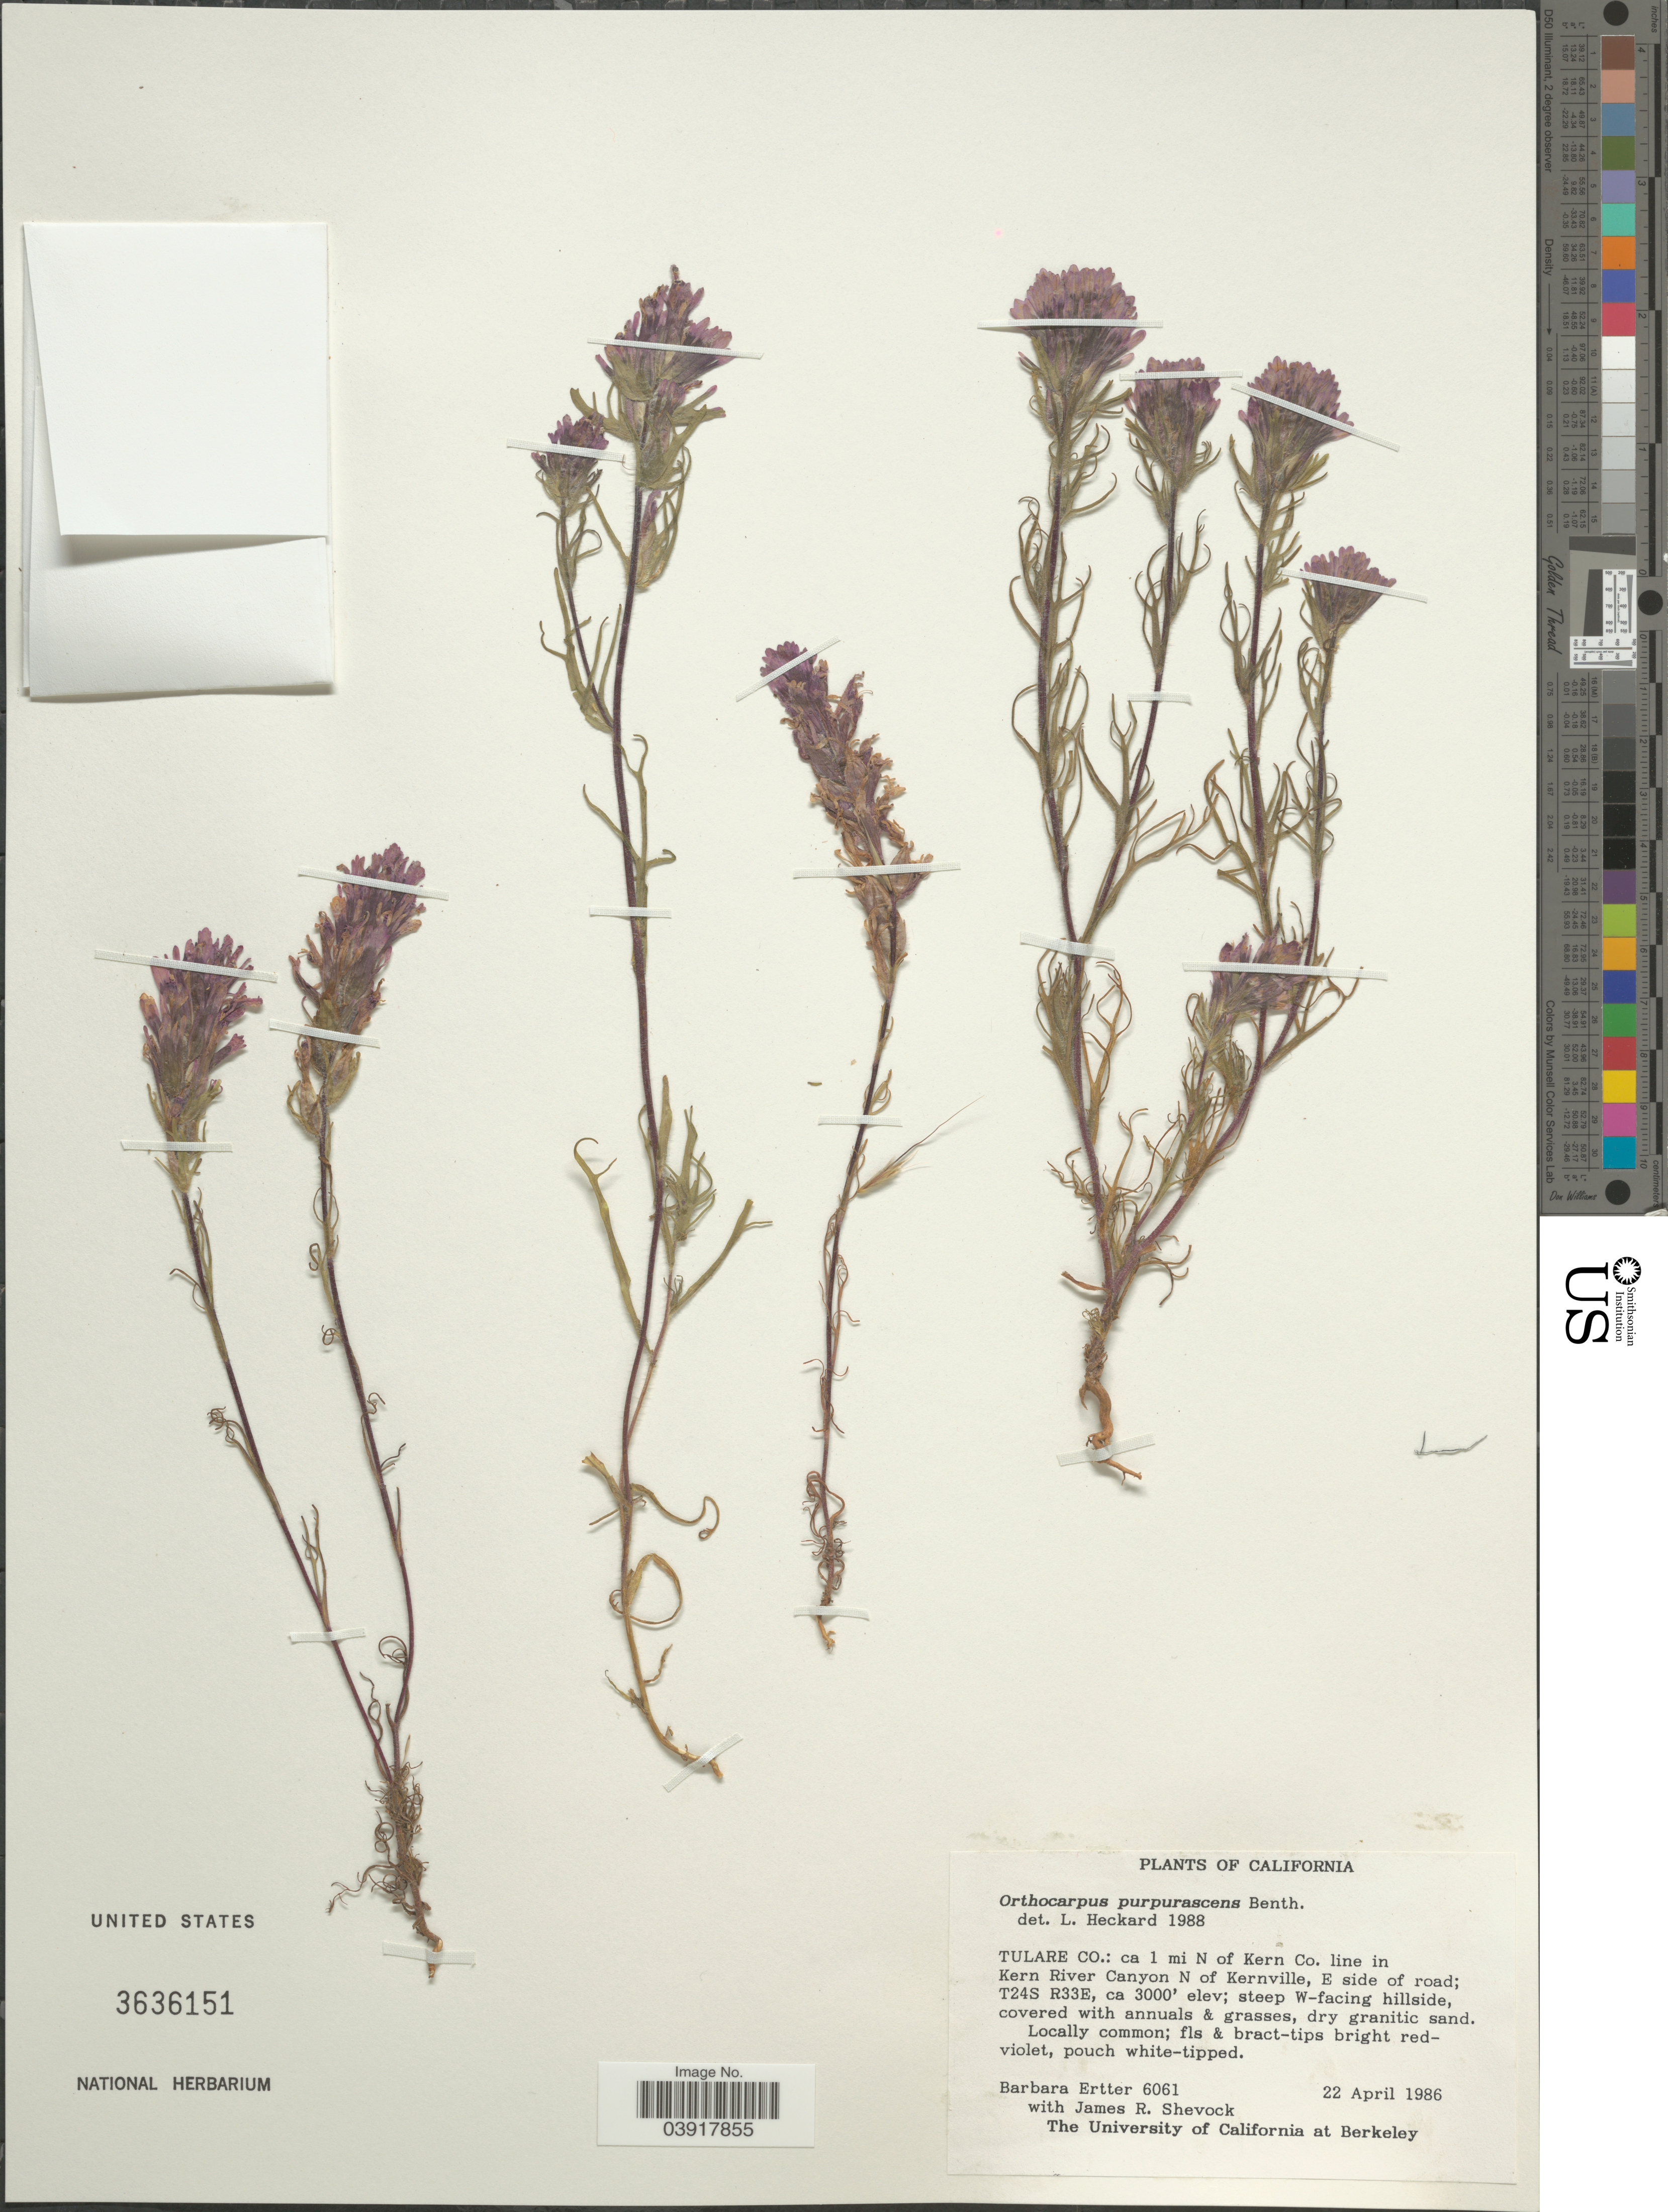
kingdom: Plantae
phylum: Tracheophyta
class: Magnoliopsida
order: Lamiales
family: Orobanchaceae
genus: Orthocarpus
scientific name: Orthocarpus purpurascens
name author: Benth.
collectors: B. Ertter & J. R. Shevock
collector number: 6061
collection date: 1986-04-22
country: United States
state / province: California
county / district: Tulare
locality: Tulare Co.: ca 1 mi N of Kern Co. line in Kern River Canyon N of Kernville, E side of road; T24S R33E; steep W-facing hillside.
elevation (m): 914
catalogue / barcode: US 3636151